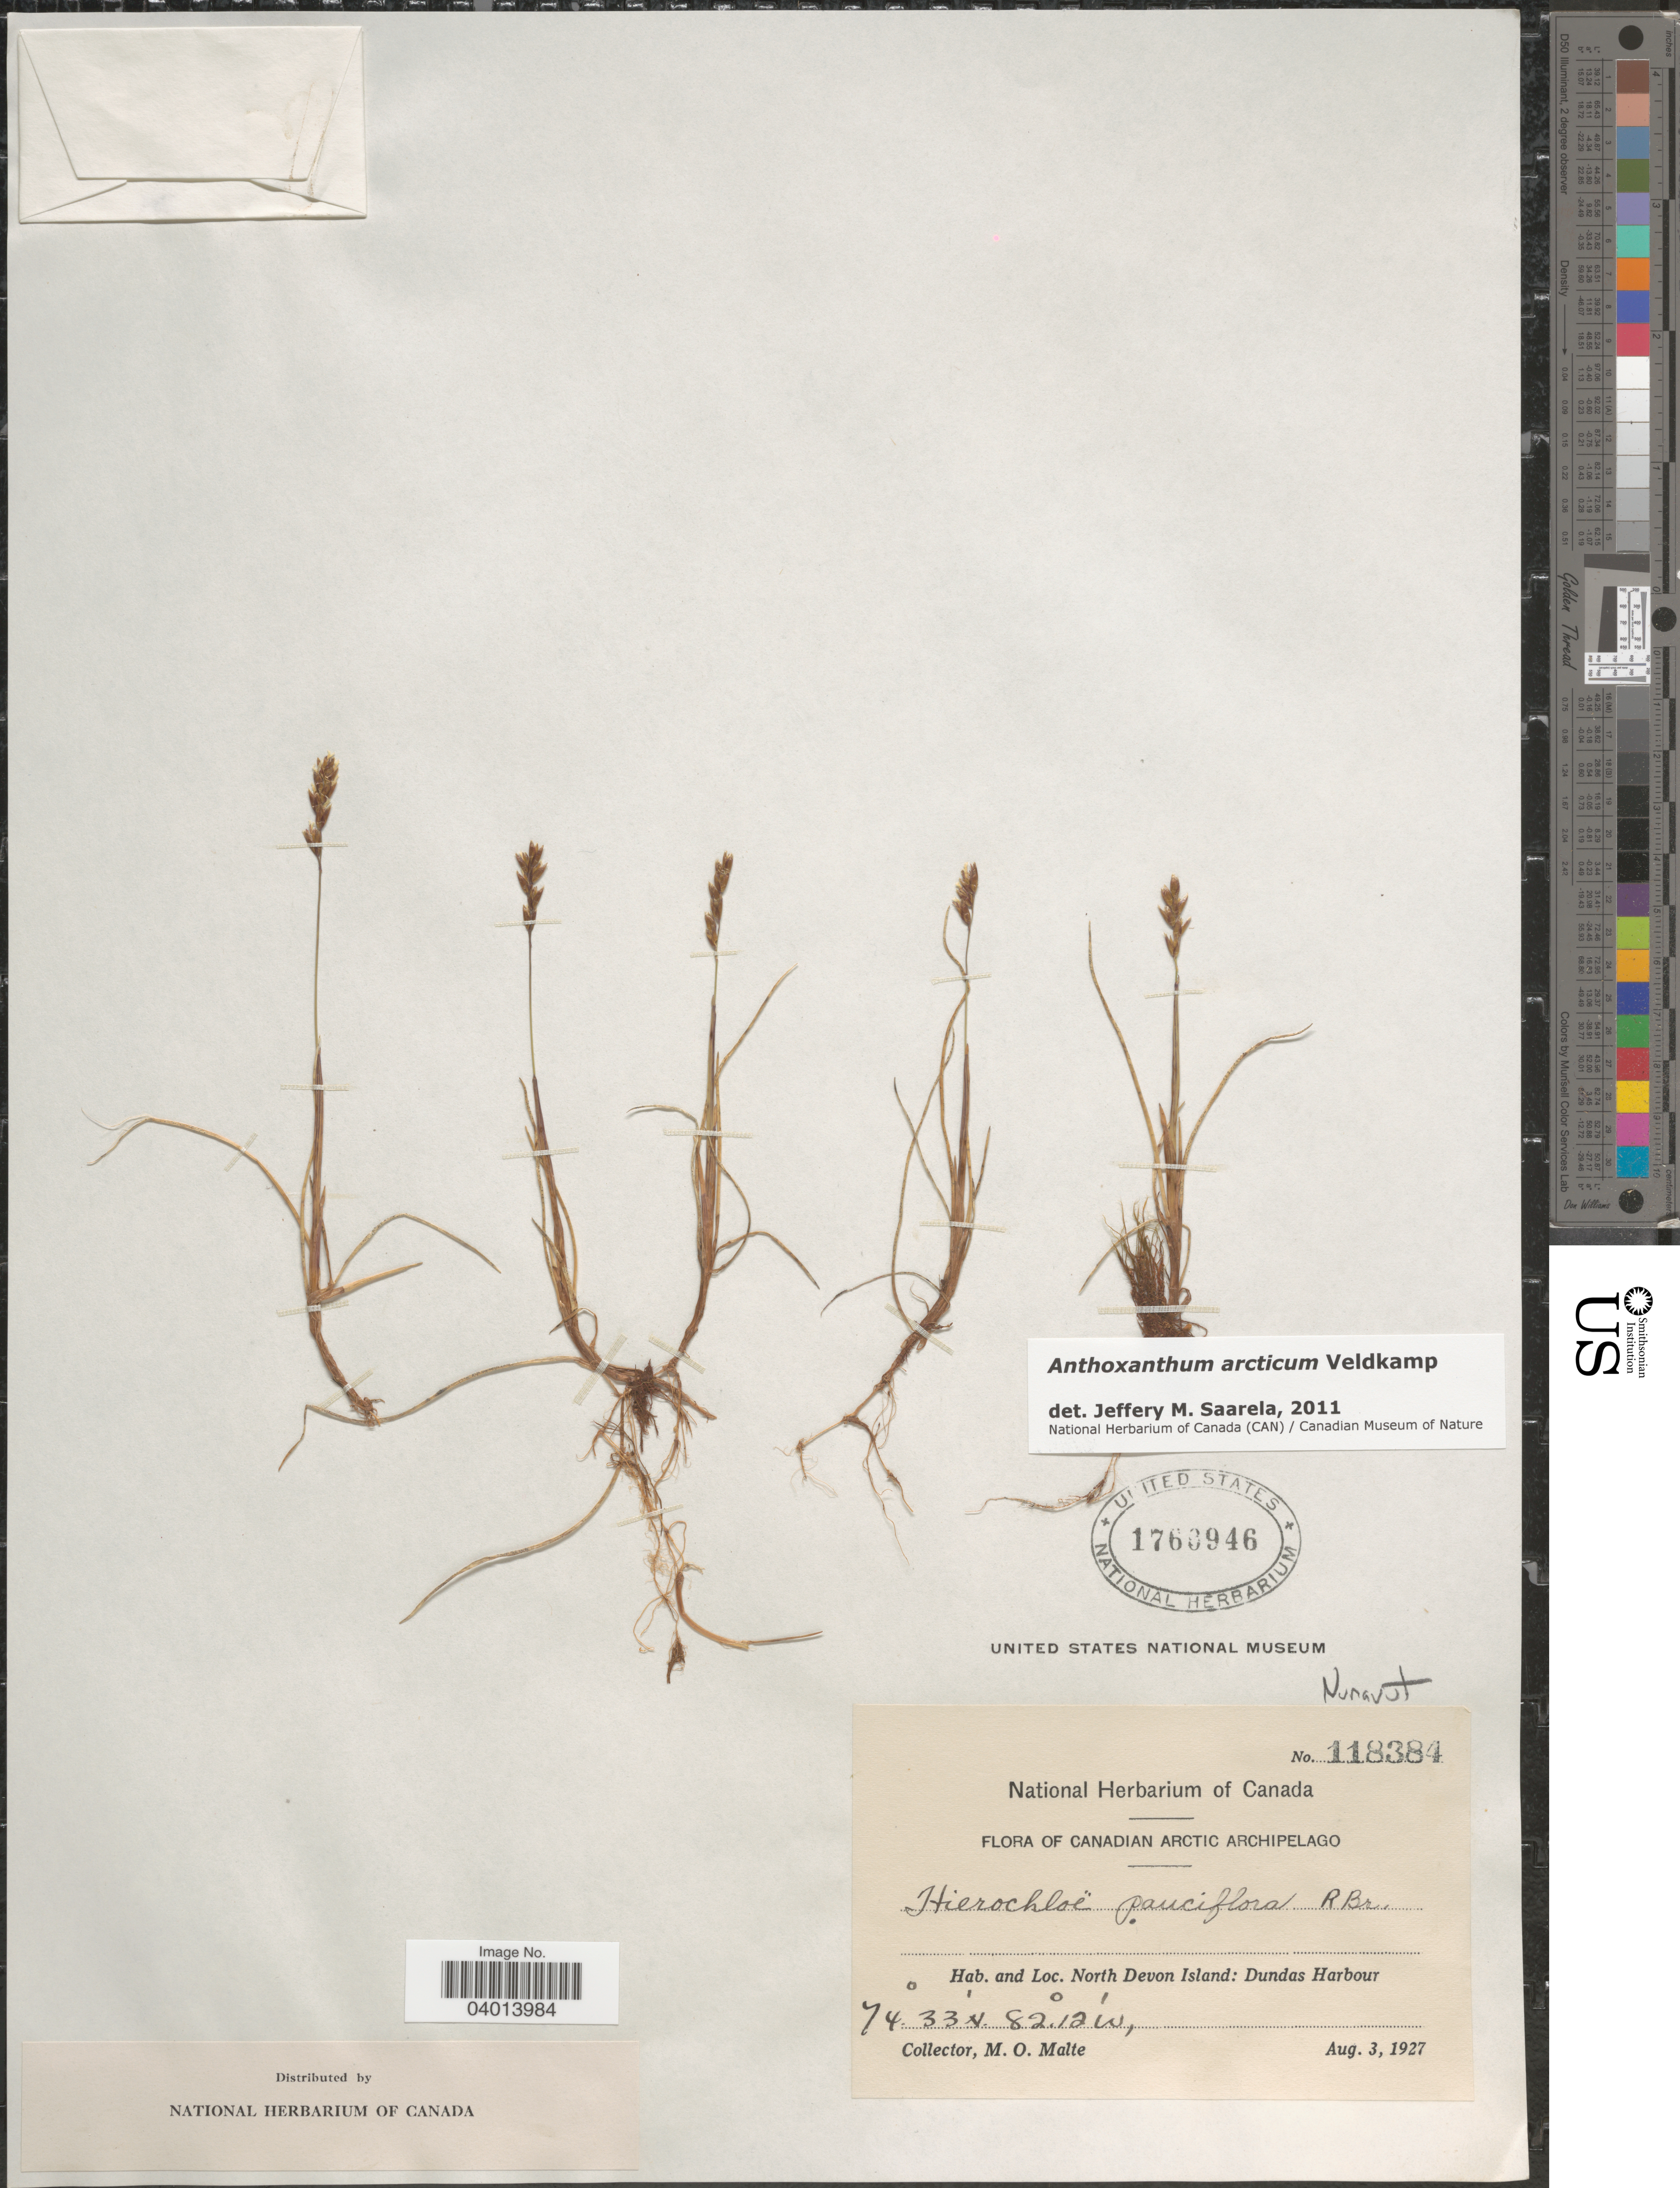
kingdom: Plantae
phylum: Tracheophyta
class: Liliopsida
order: Poales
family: Poaceae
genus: Anthoxanthum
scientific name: Anthoxanthum arcticum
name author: Veldkamp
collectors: M. O. Malte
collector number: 118384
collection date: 1927-08-03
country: Canada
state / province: Nunavut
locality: Canadian Arctic Archipelago. North Devon Island: Dundas Harbour.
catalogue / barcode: US 1760946